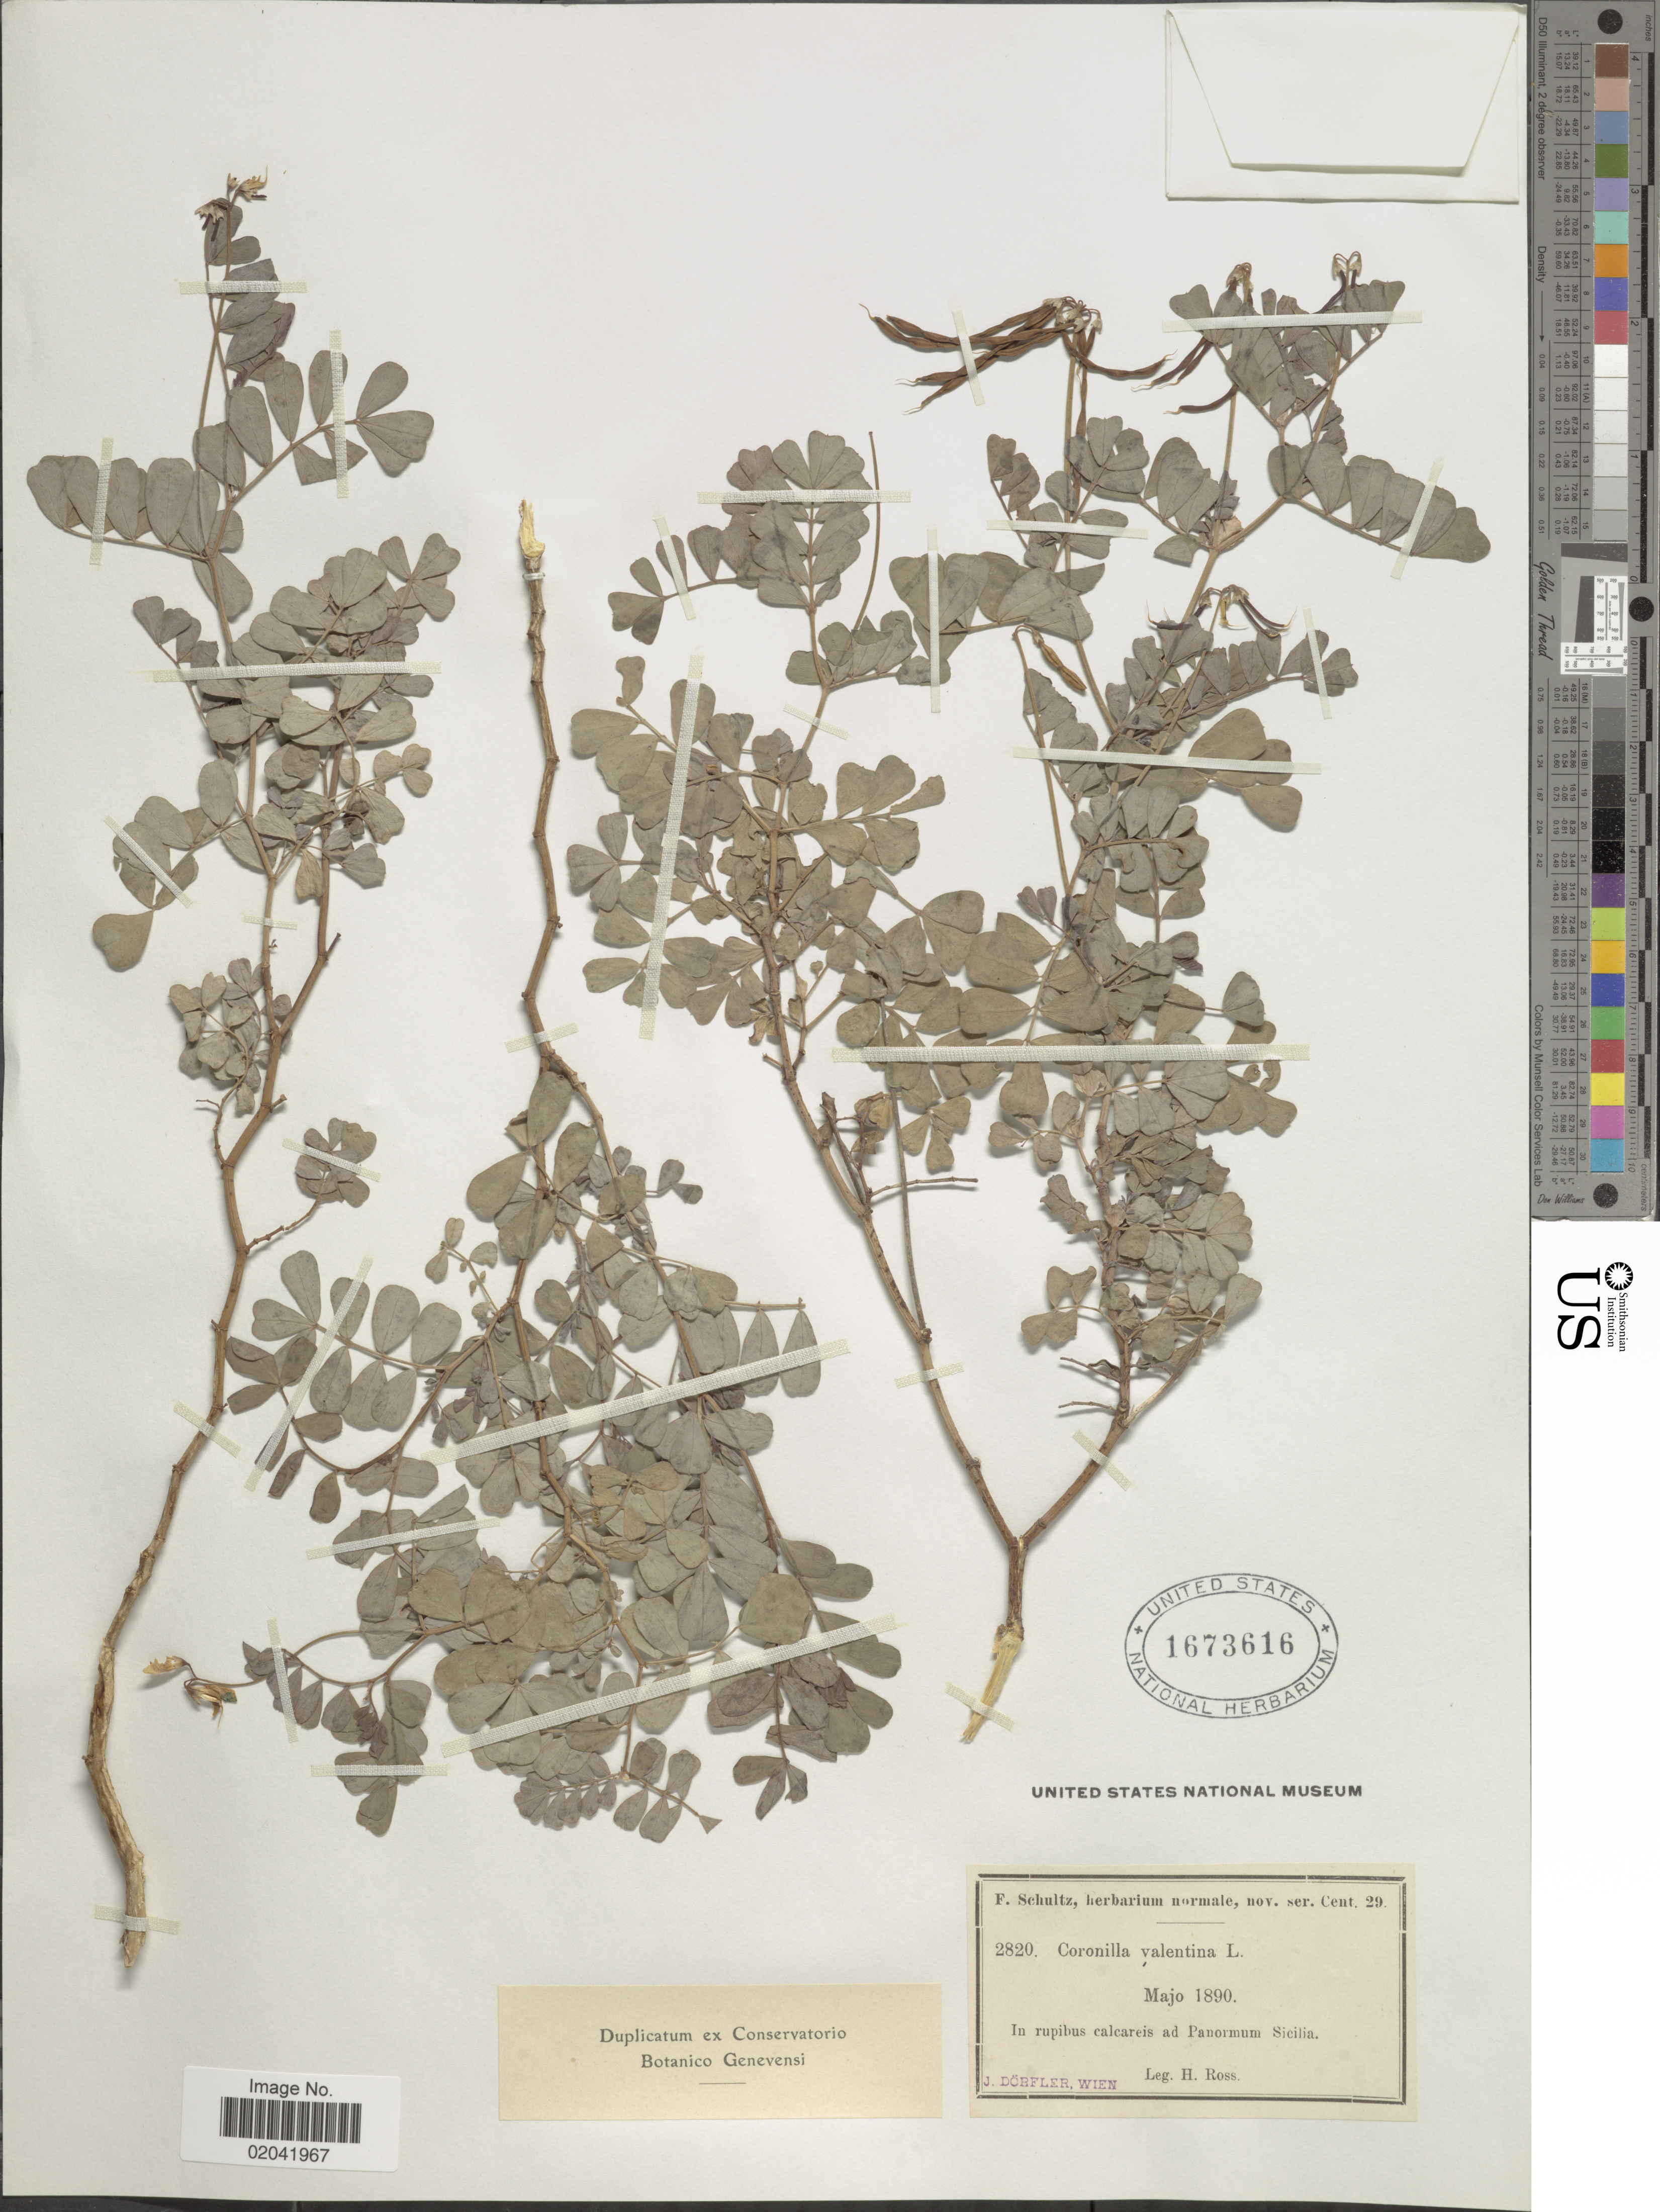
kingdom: Plantae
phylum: Tracheophyta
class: Magnoliopsida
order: Fabales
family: Fabaceae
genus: Coronilla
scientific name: Coronilla valentina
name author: L.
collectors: H. Ross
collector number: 2820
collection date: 1890-05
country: Italy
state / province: Siciliana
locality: In rupibus calcareis ad Panormum Sicilia.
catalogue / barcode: US 1673616